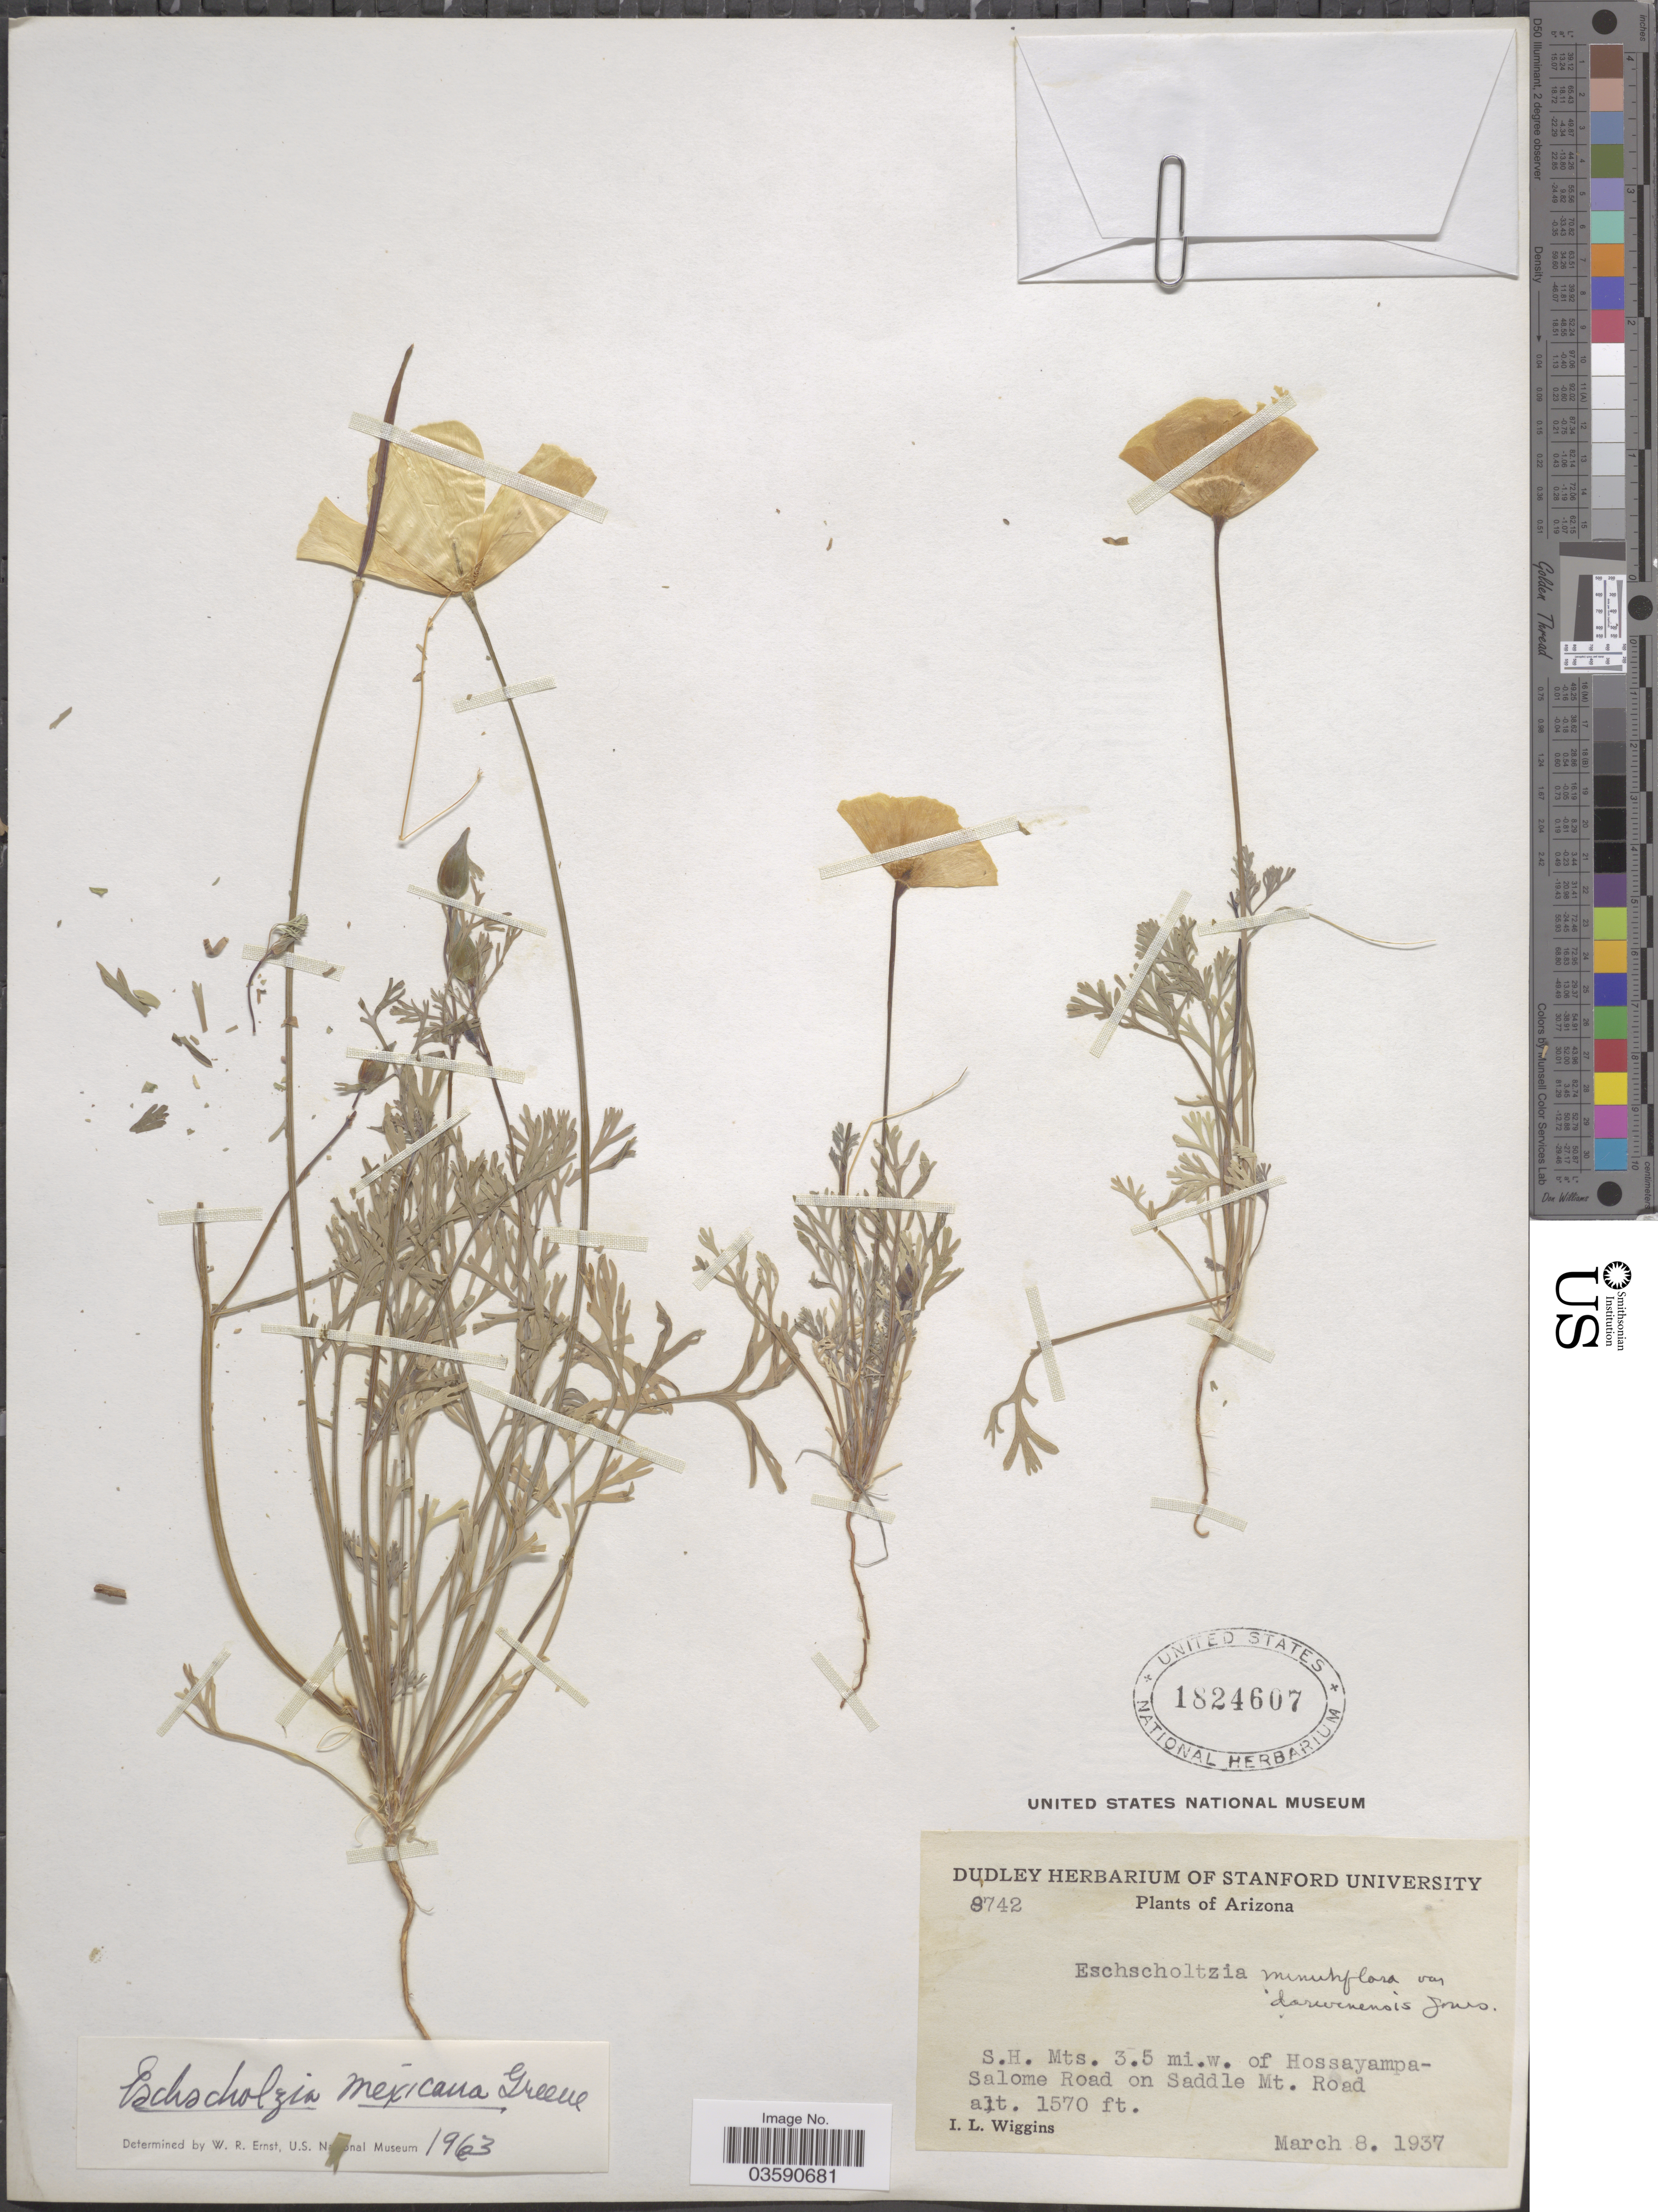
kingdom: Plantae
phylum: Tracheophyta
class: Magnoliopsida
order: Ranunculales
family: Papaveraceae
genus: Eschscholzia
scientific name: Eschscholzia mexicana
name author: Greene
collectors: I. L. Wiggins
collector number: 8742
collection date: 1937-03-08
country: United States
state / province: Arizona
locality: S.H. Mts. 3.5 mi. w. of Hossayampa-Salome Road on Saddle Mt. Road.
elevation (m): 479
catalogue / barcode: US 1824607